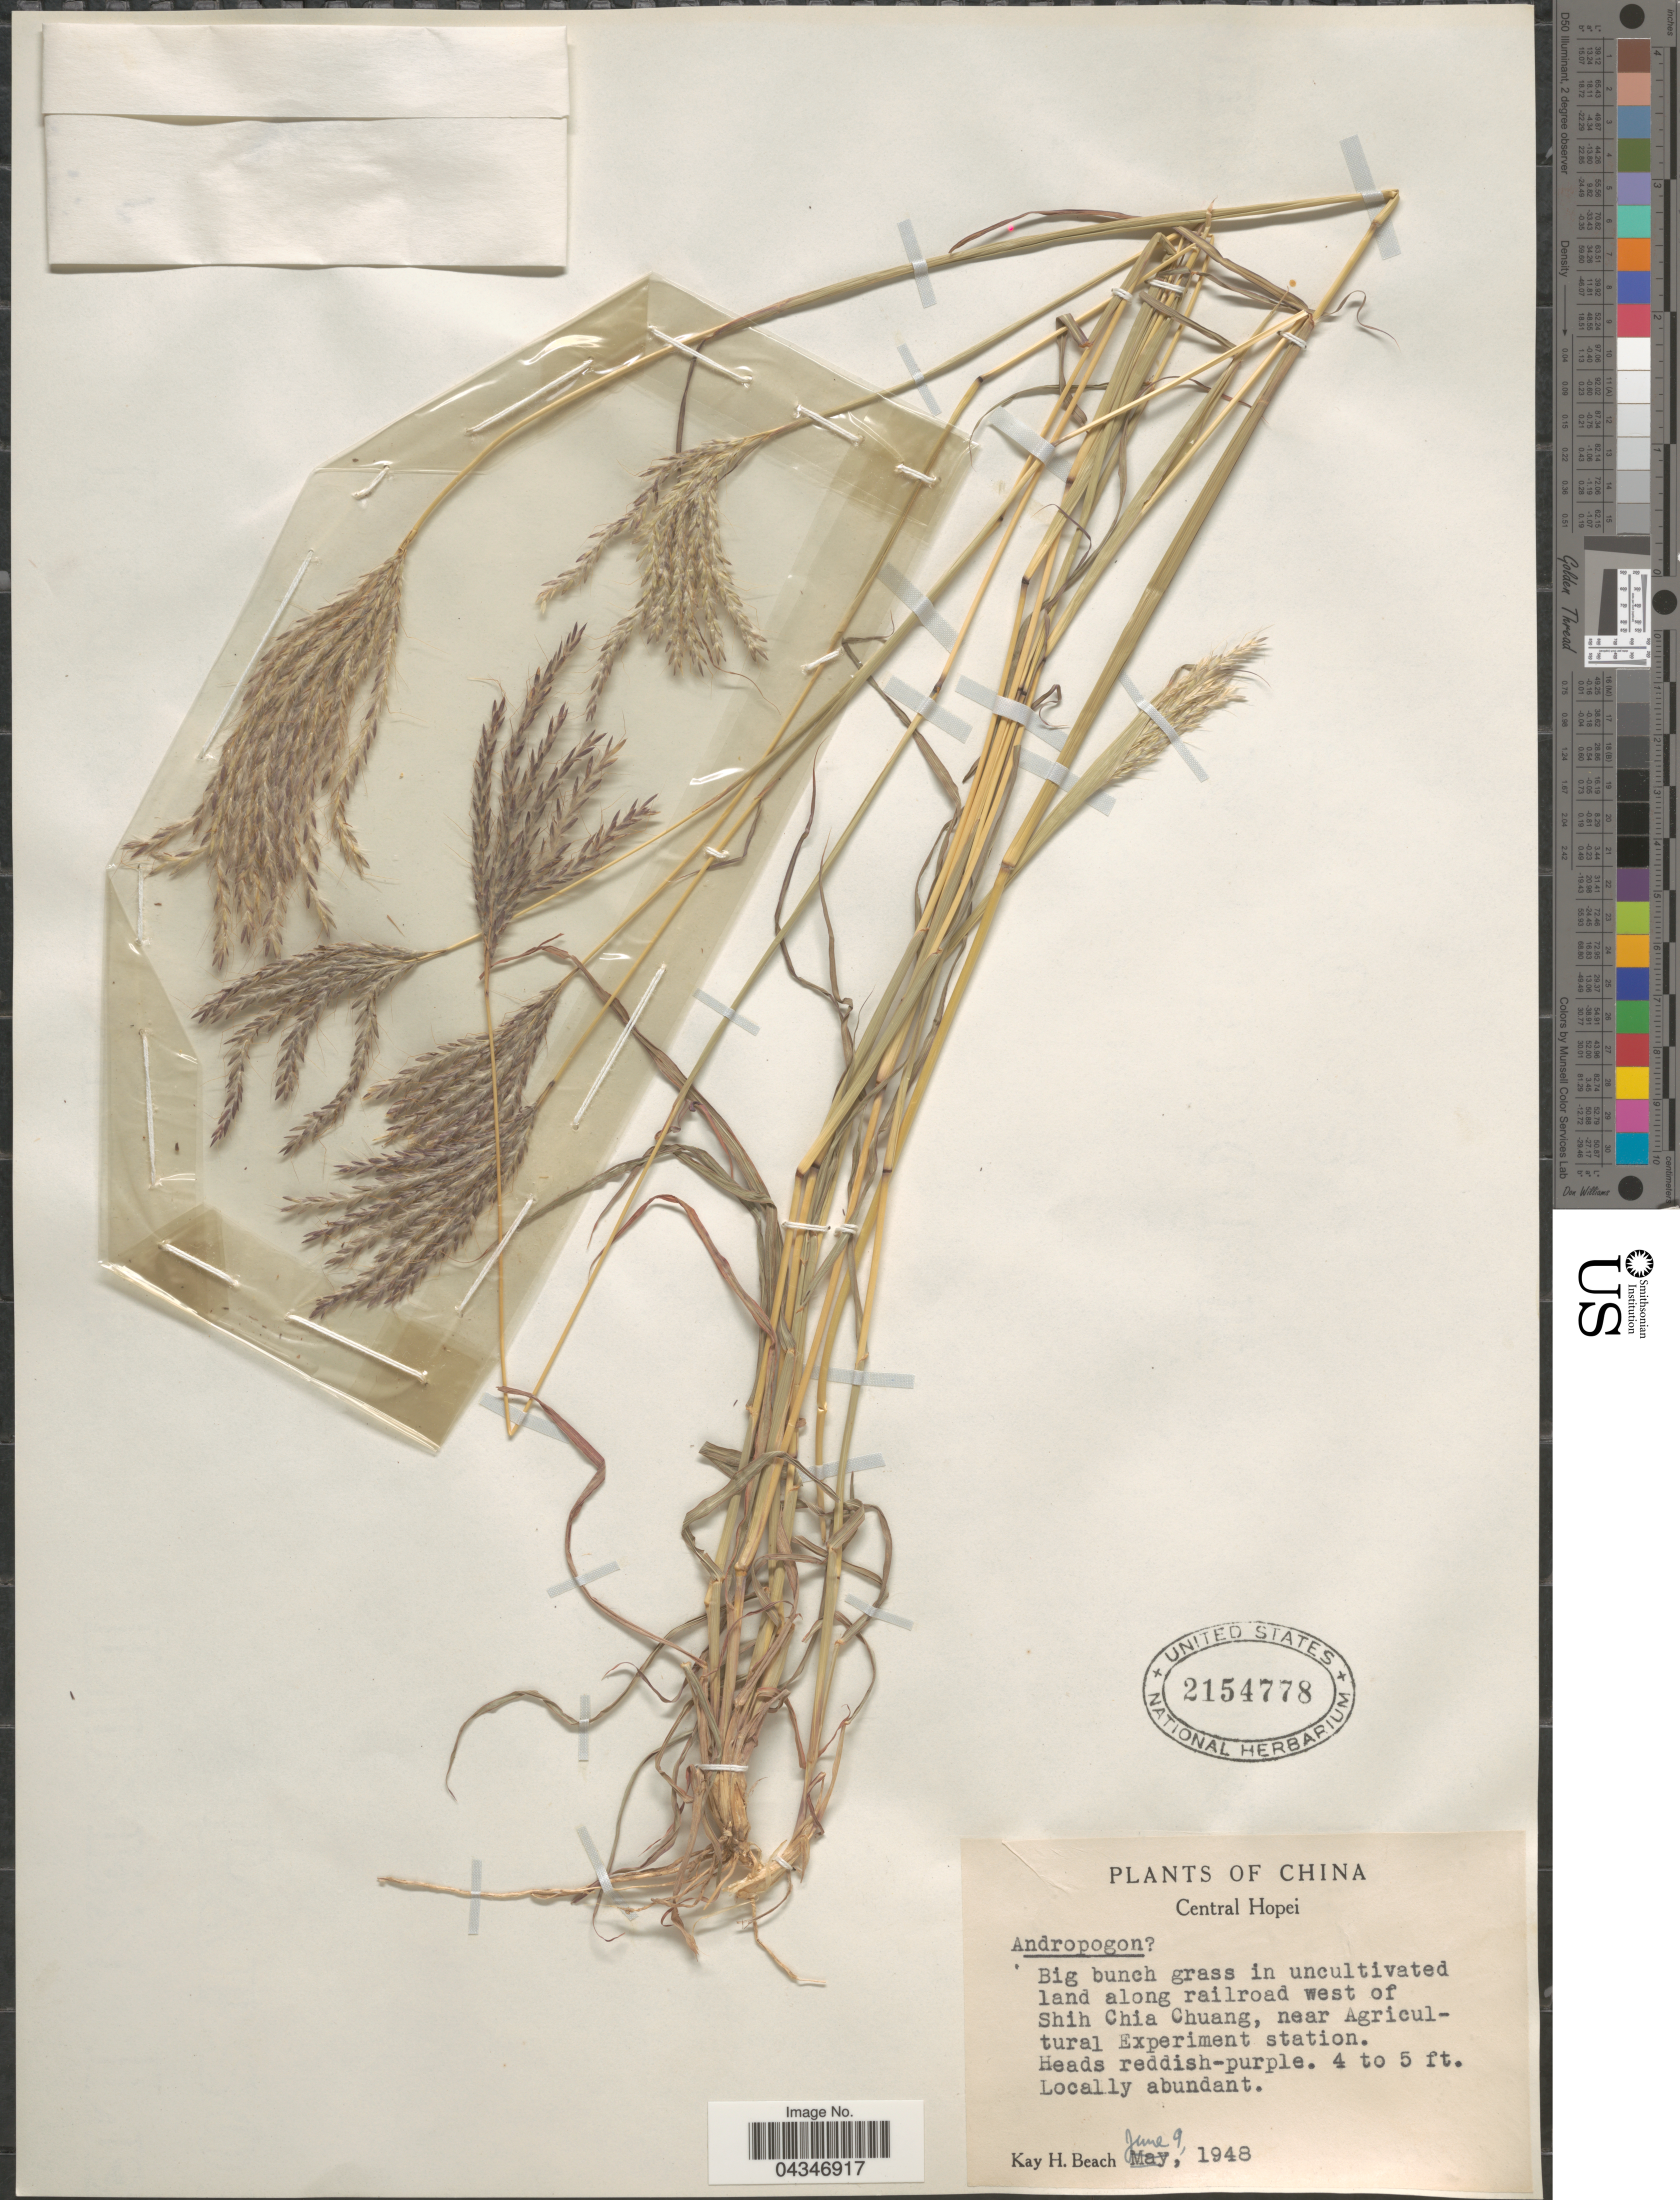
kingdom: Plantae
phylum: Tracheophyta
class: Liliopsida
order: Poales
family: Poaceae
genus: Andropogon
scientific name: Andropogon sp.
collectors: K. H. Beach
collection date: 1948-06-09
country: China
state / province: Hebei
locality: Central Hopei. Big bunch grass in uncultivated land along railroad west of Shih Chia Chuang, near Agricultural Experiment station.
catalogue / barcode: US 2154778